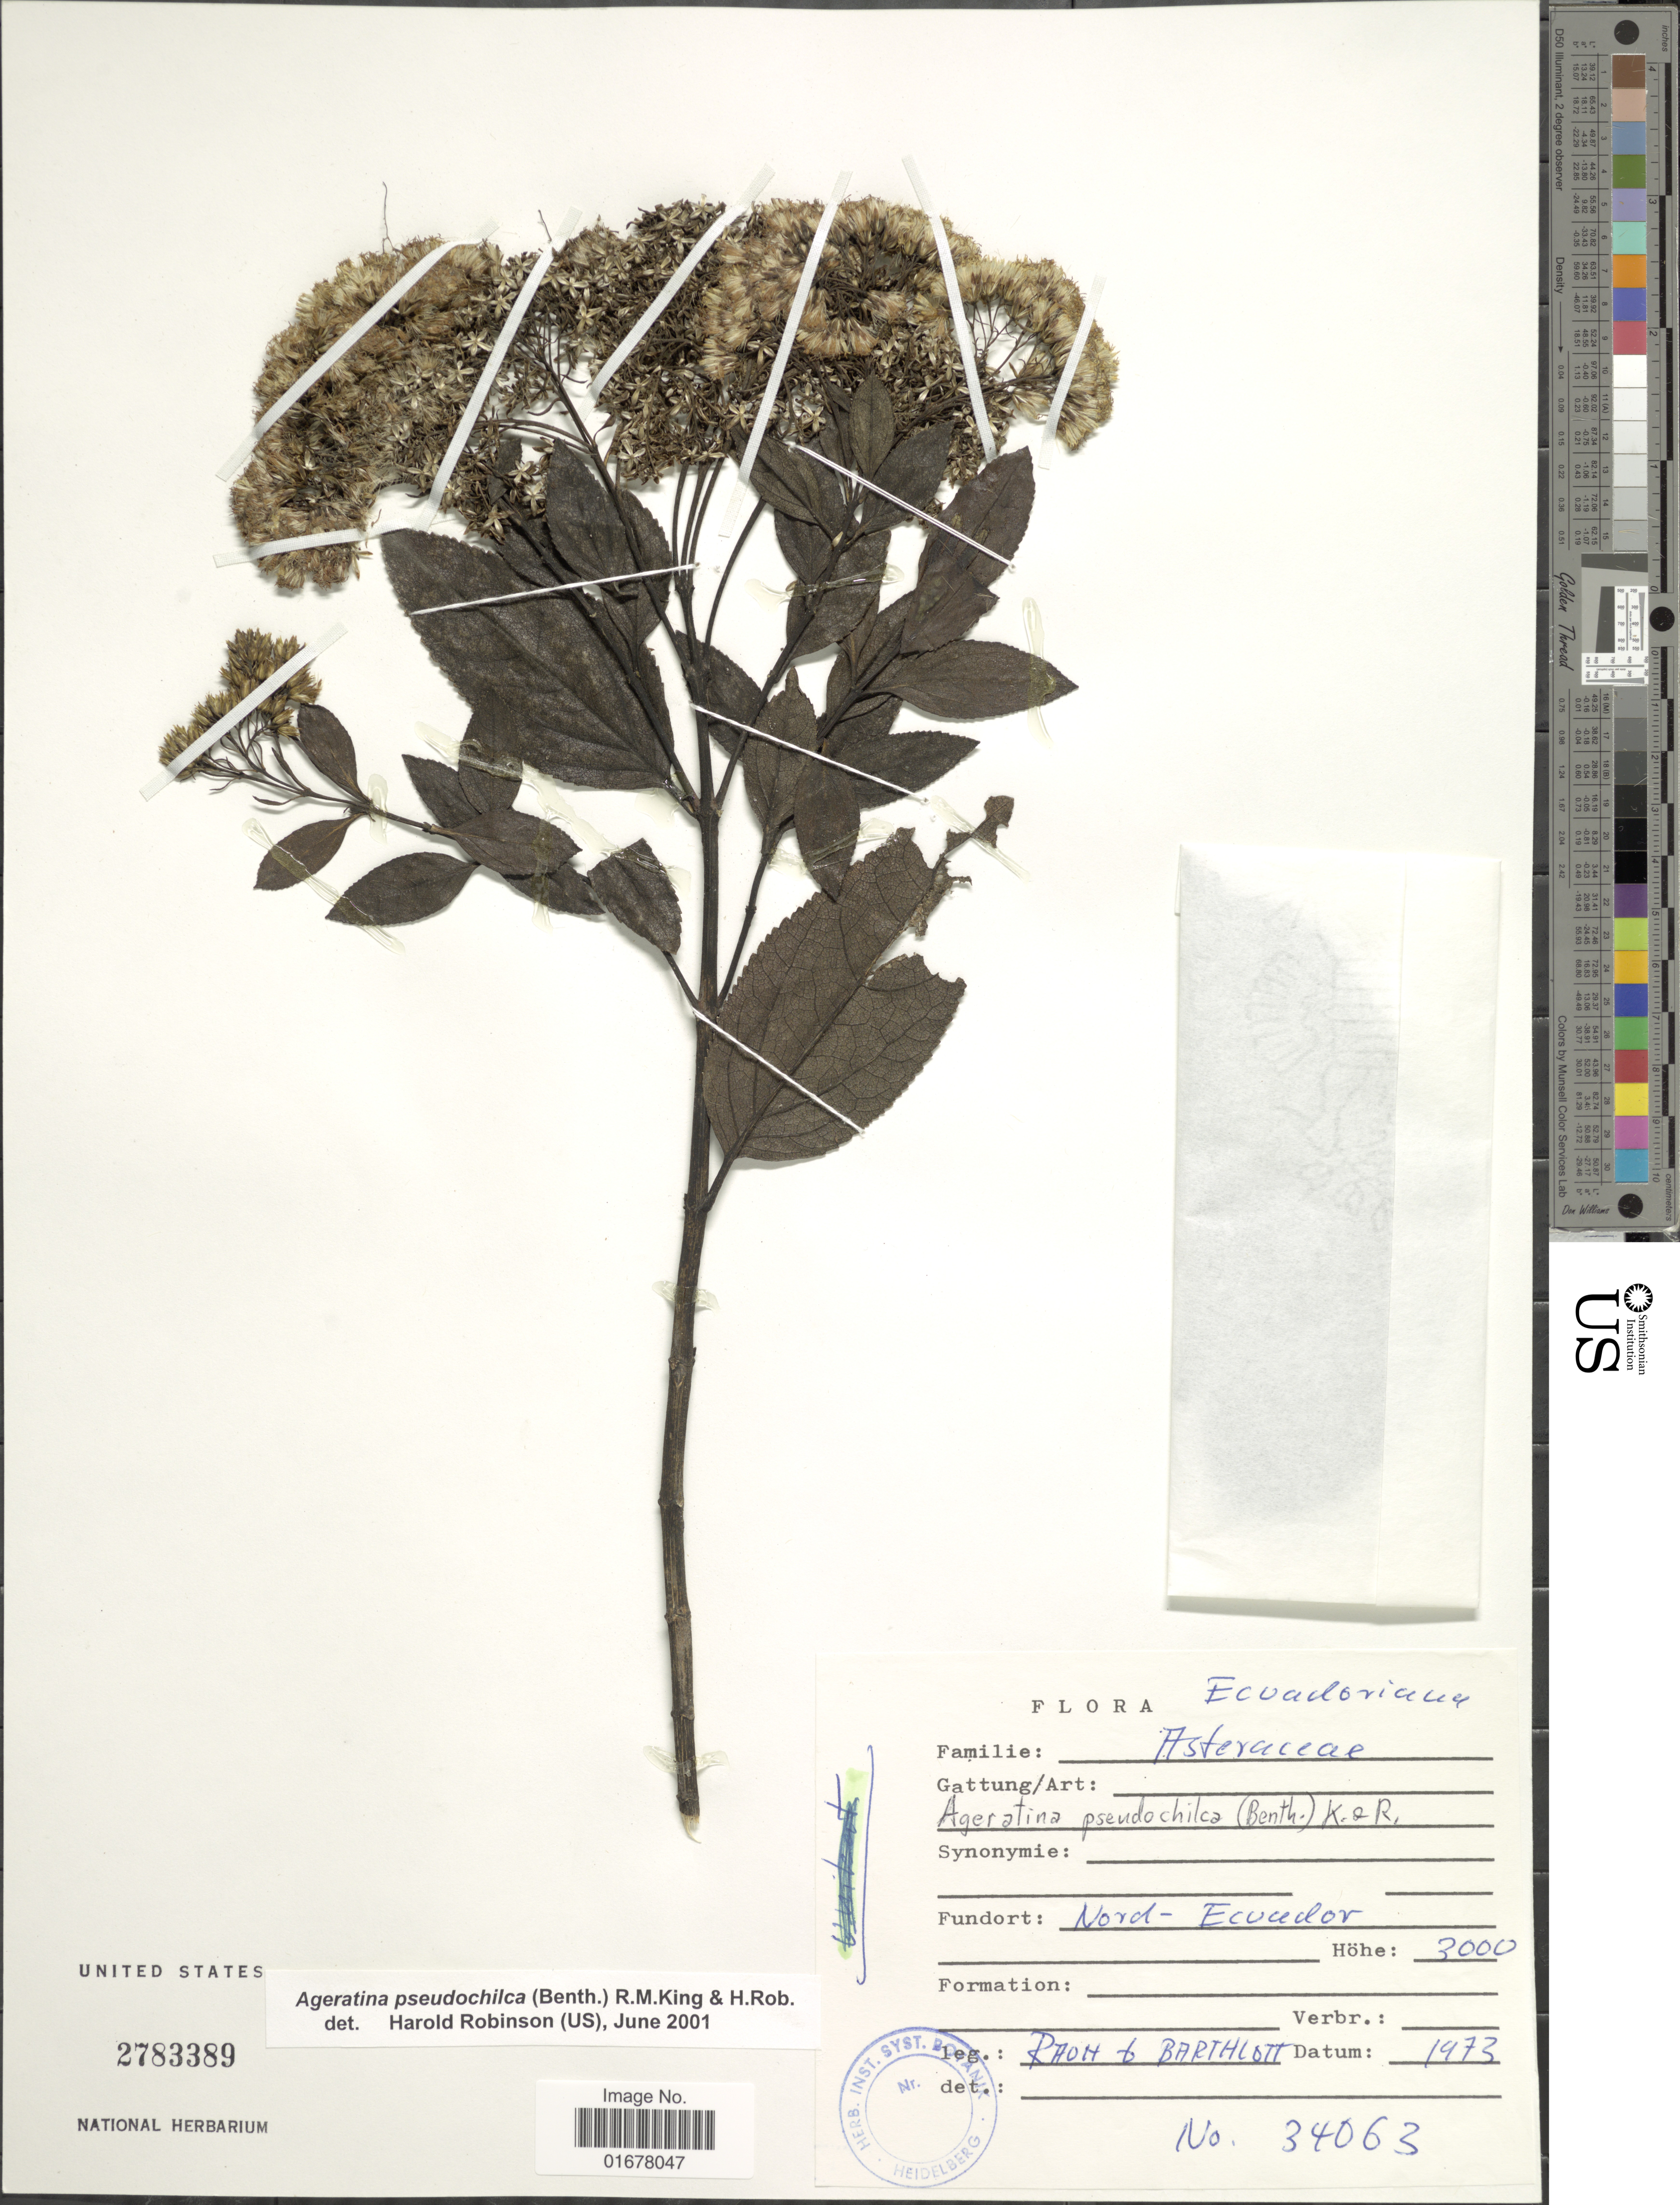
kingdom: Plantae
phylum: Tracheophyta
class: Magnoliopsida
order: Asterales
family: Asteraceae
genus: Ageratina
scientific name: Ageratina pseudochilca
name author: (Benth.) R.M. King & H. Rob.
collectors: R. Barthlott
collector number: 34063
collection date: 1973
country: Ecuador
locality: Nord-Ecuador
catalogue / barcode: US 2783389